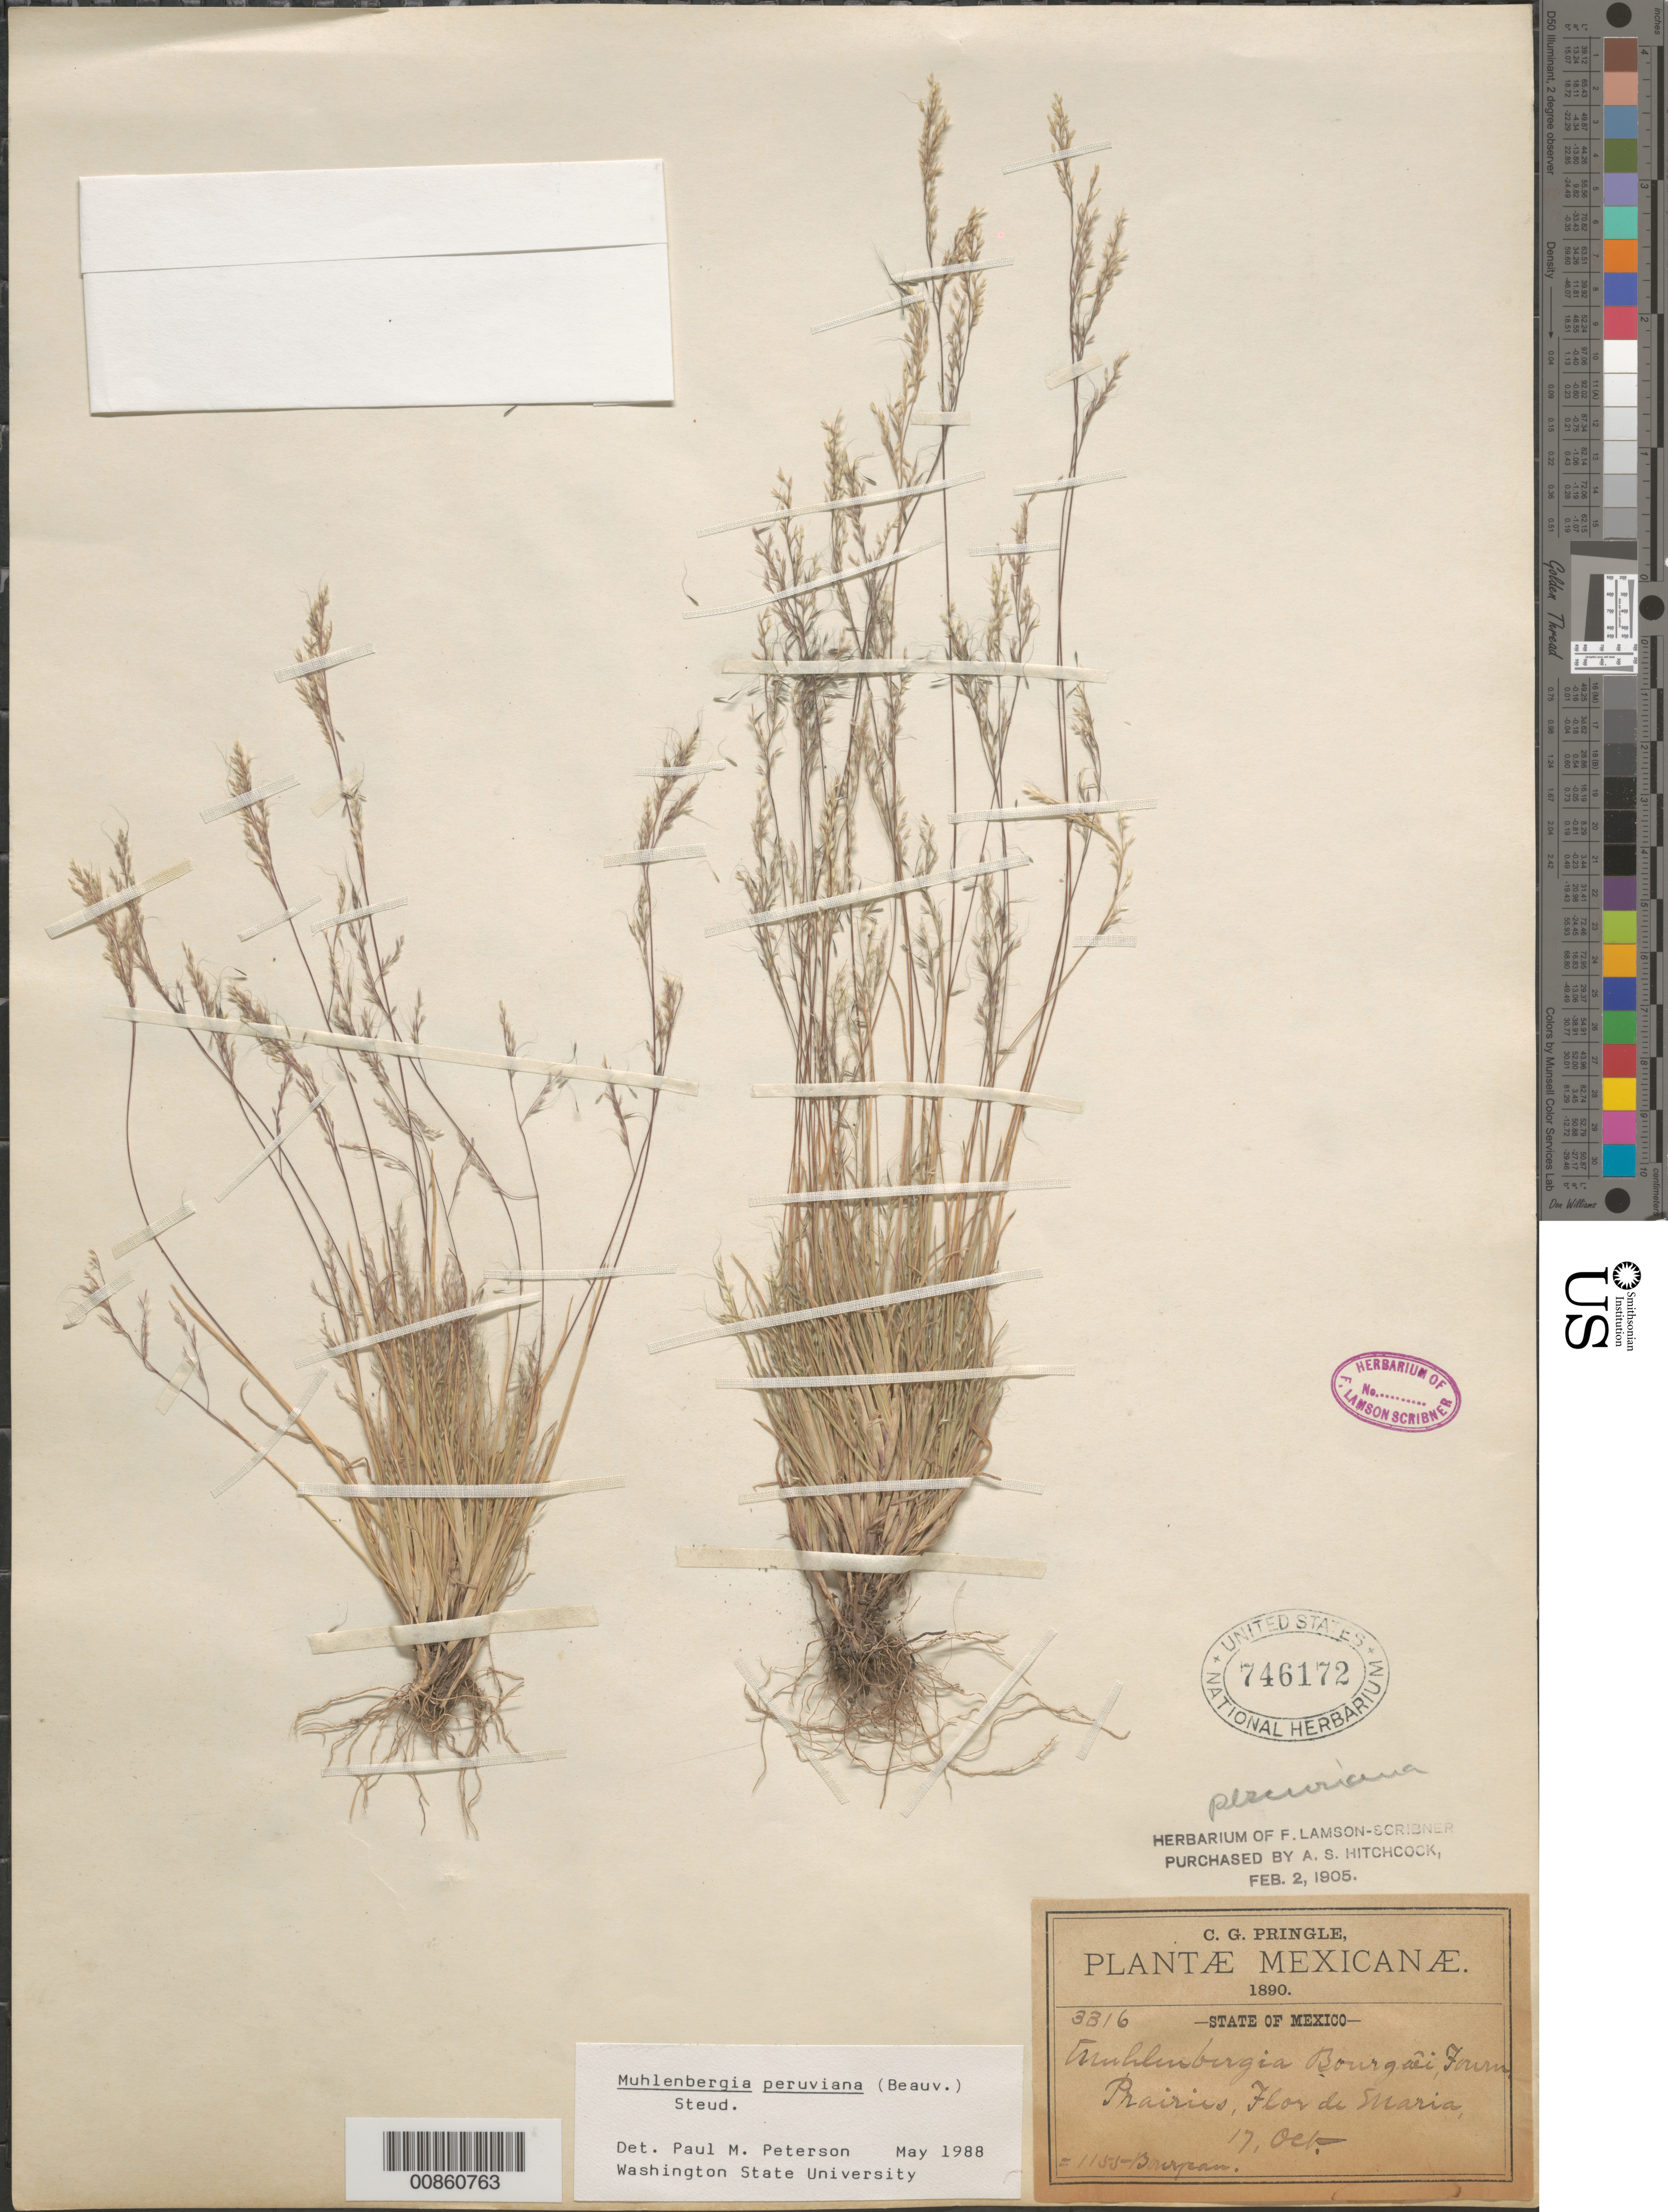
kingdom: Plantae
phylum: Tracheophyta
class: Liliopsida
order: Poales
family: Poaceae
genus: Muhlenbergia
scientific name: Muhlenbergia peruviana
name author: (P. Beauv.) Steud.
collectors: C. G. Pringle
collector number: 3316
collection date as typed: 08 Nov 1900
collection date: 1900-11-08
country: Mexico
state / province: Distrito Federal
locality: Valley of México, D.F.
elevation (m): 2225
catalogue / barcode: US 746172